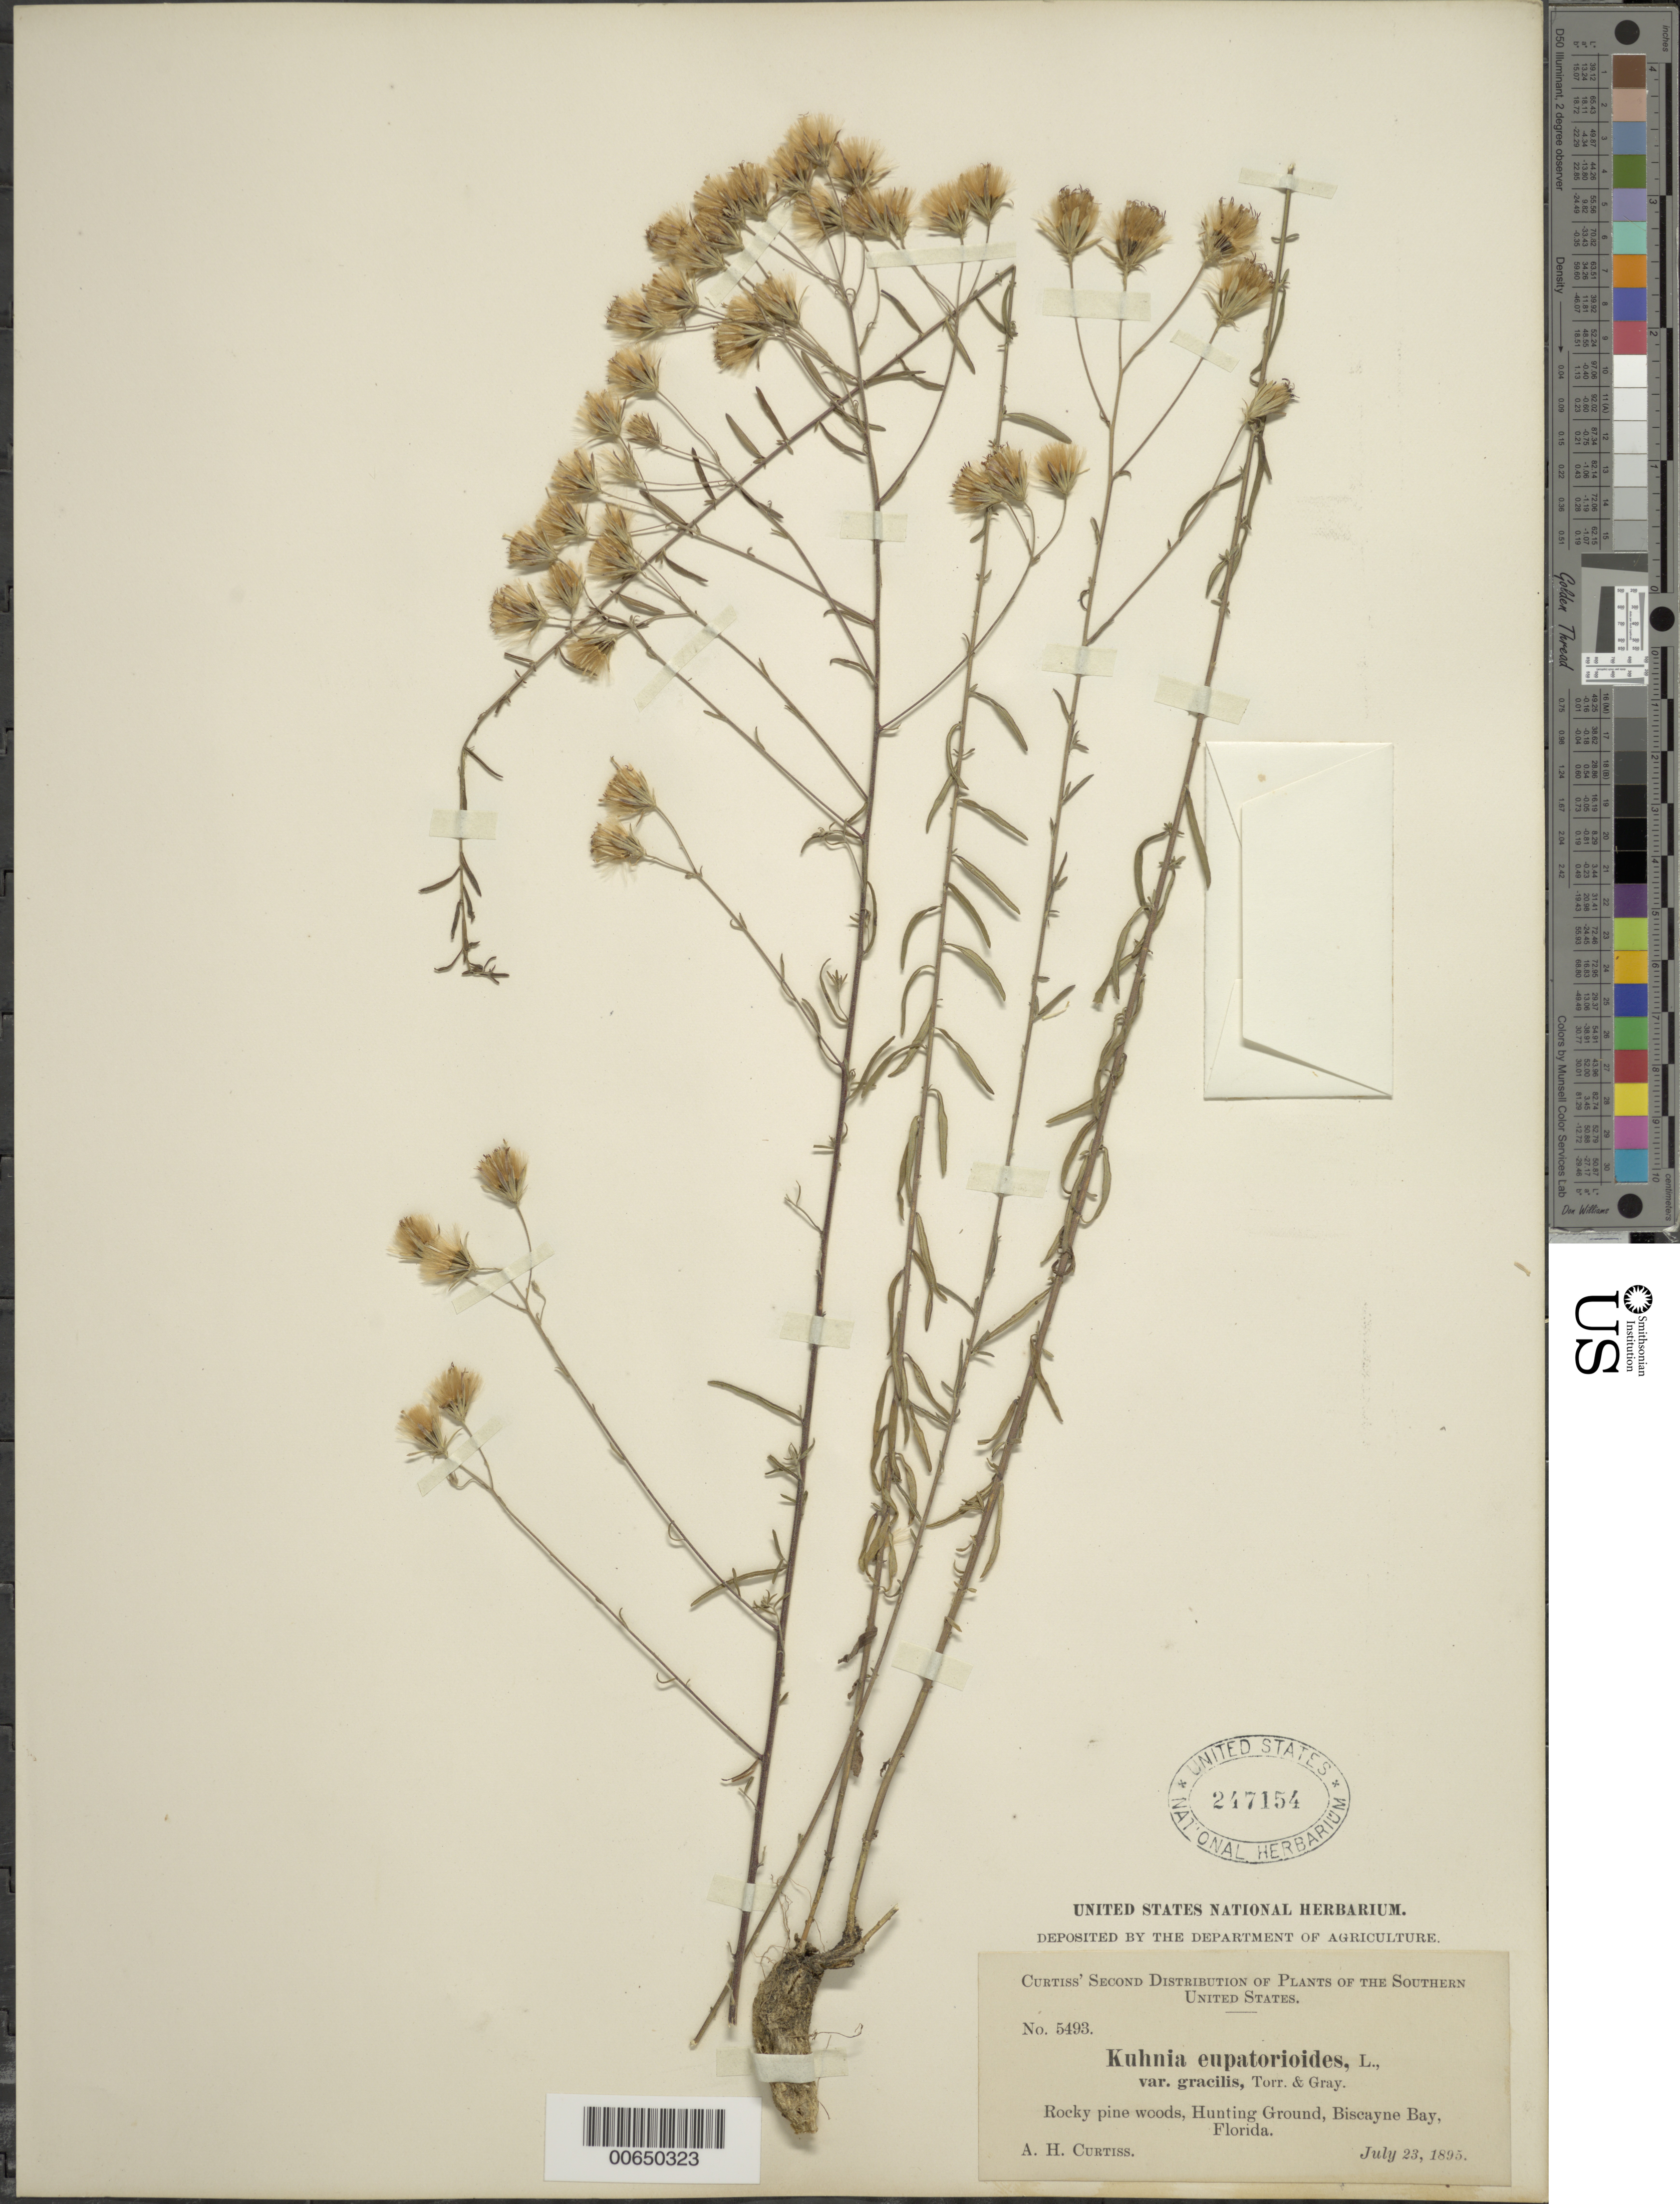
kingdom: Plantae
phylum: Tracheophyta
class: Magnoliopsida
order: Asterales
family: Asteraceae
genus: Brickellia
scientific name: Brickellia mosieri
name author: (Small) Shinners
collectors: A. H. Curtiss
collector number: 5493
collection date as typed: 23 Jul 1895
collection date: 1895-07-23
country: United States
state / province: Florida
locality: Hunting Ground, Biscayne Bay.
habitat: Rocky pine woods.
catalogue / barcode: US 247154